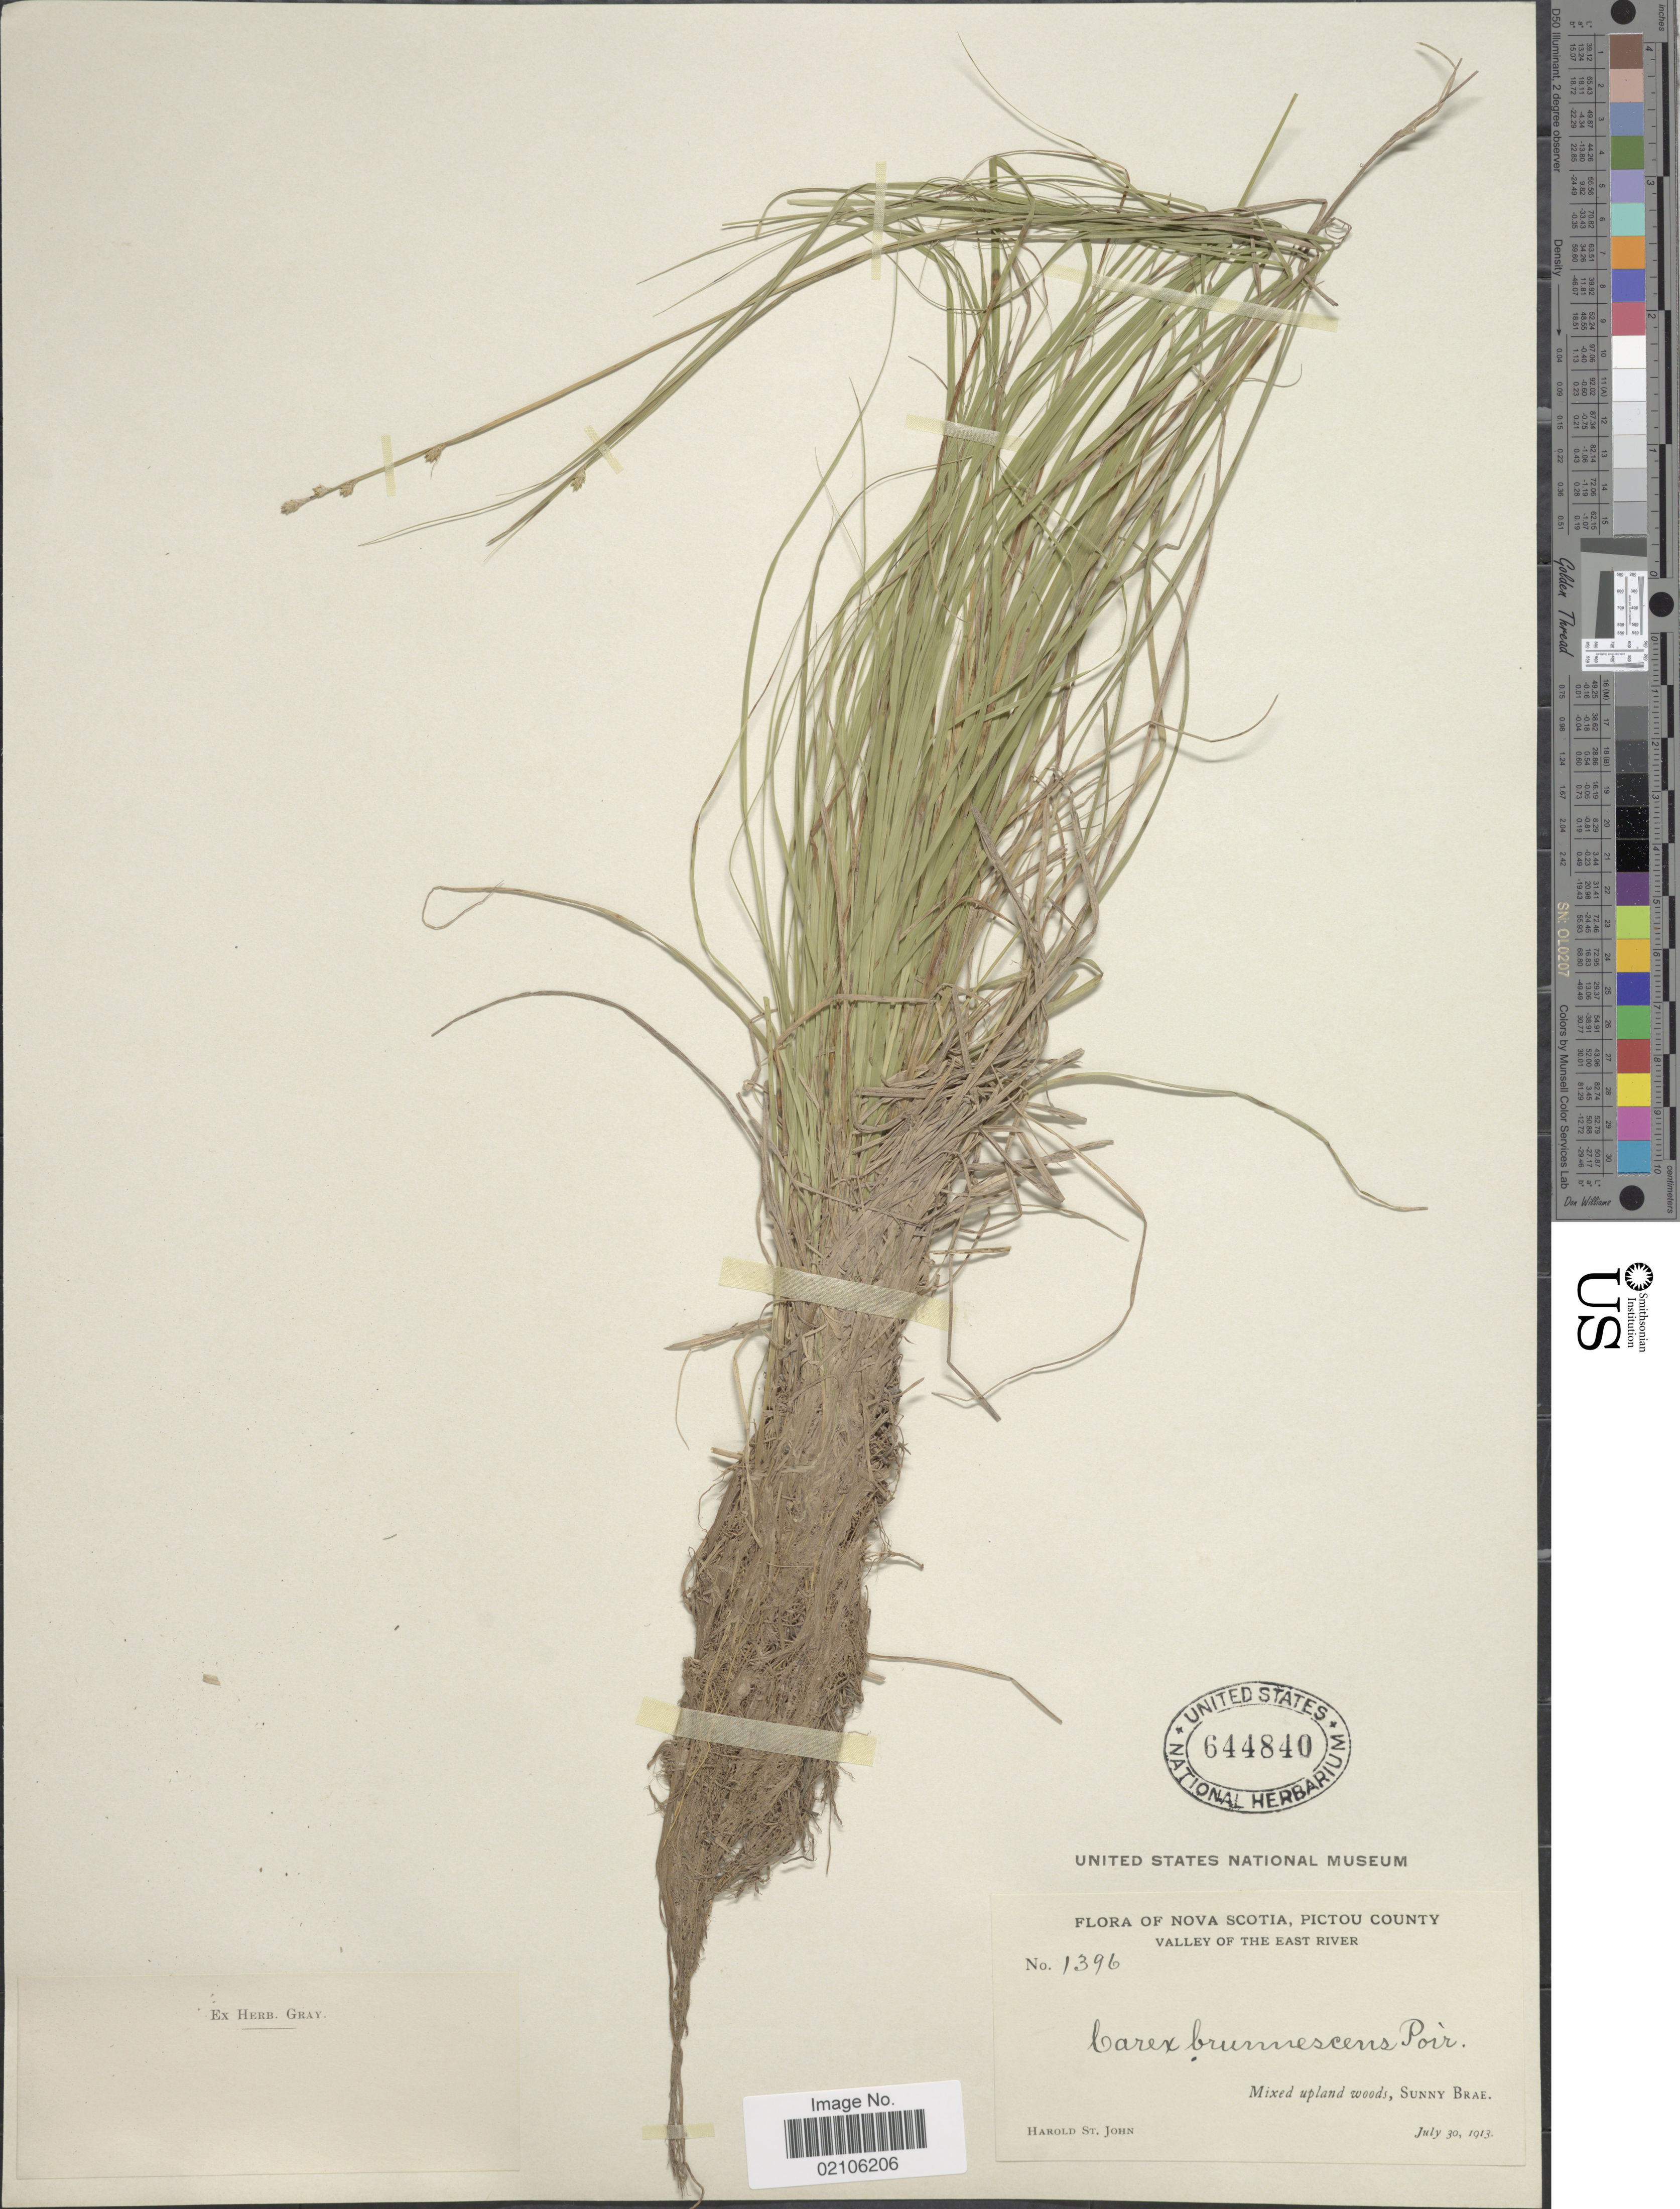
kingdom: Plantae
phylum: Tracheophyta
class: Liliopsida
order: Poales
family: Cyperaceae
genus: Carex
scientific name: Carex brunnescens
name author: (Pers.) Poir.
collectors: H. St. John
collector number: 1396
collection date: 1913-07-30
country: Canada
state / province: Nova Scotia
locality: Pictou County, valley of the East River, mixed upland woods, Sunny Brae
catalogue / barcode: US 644840